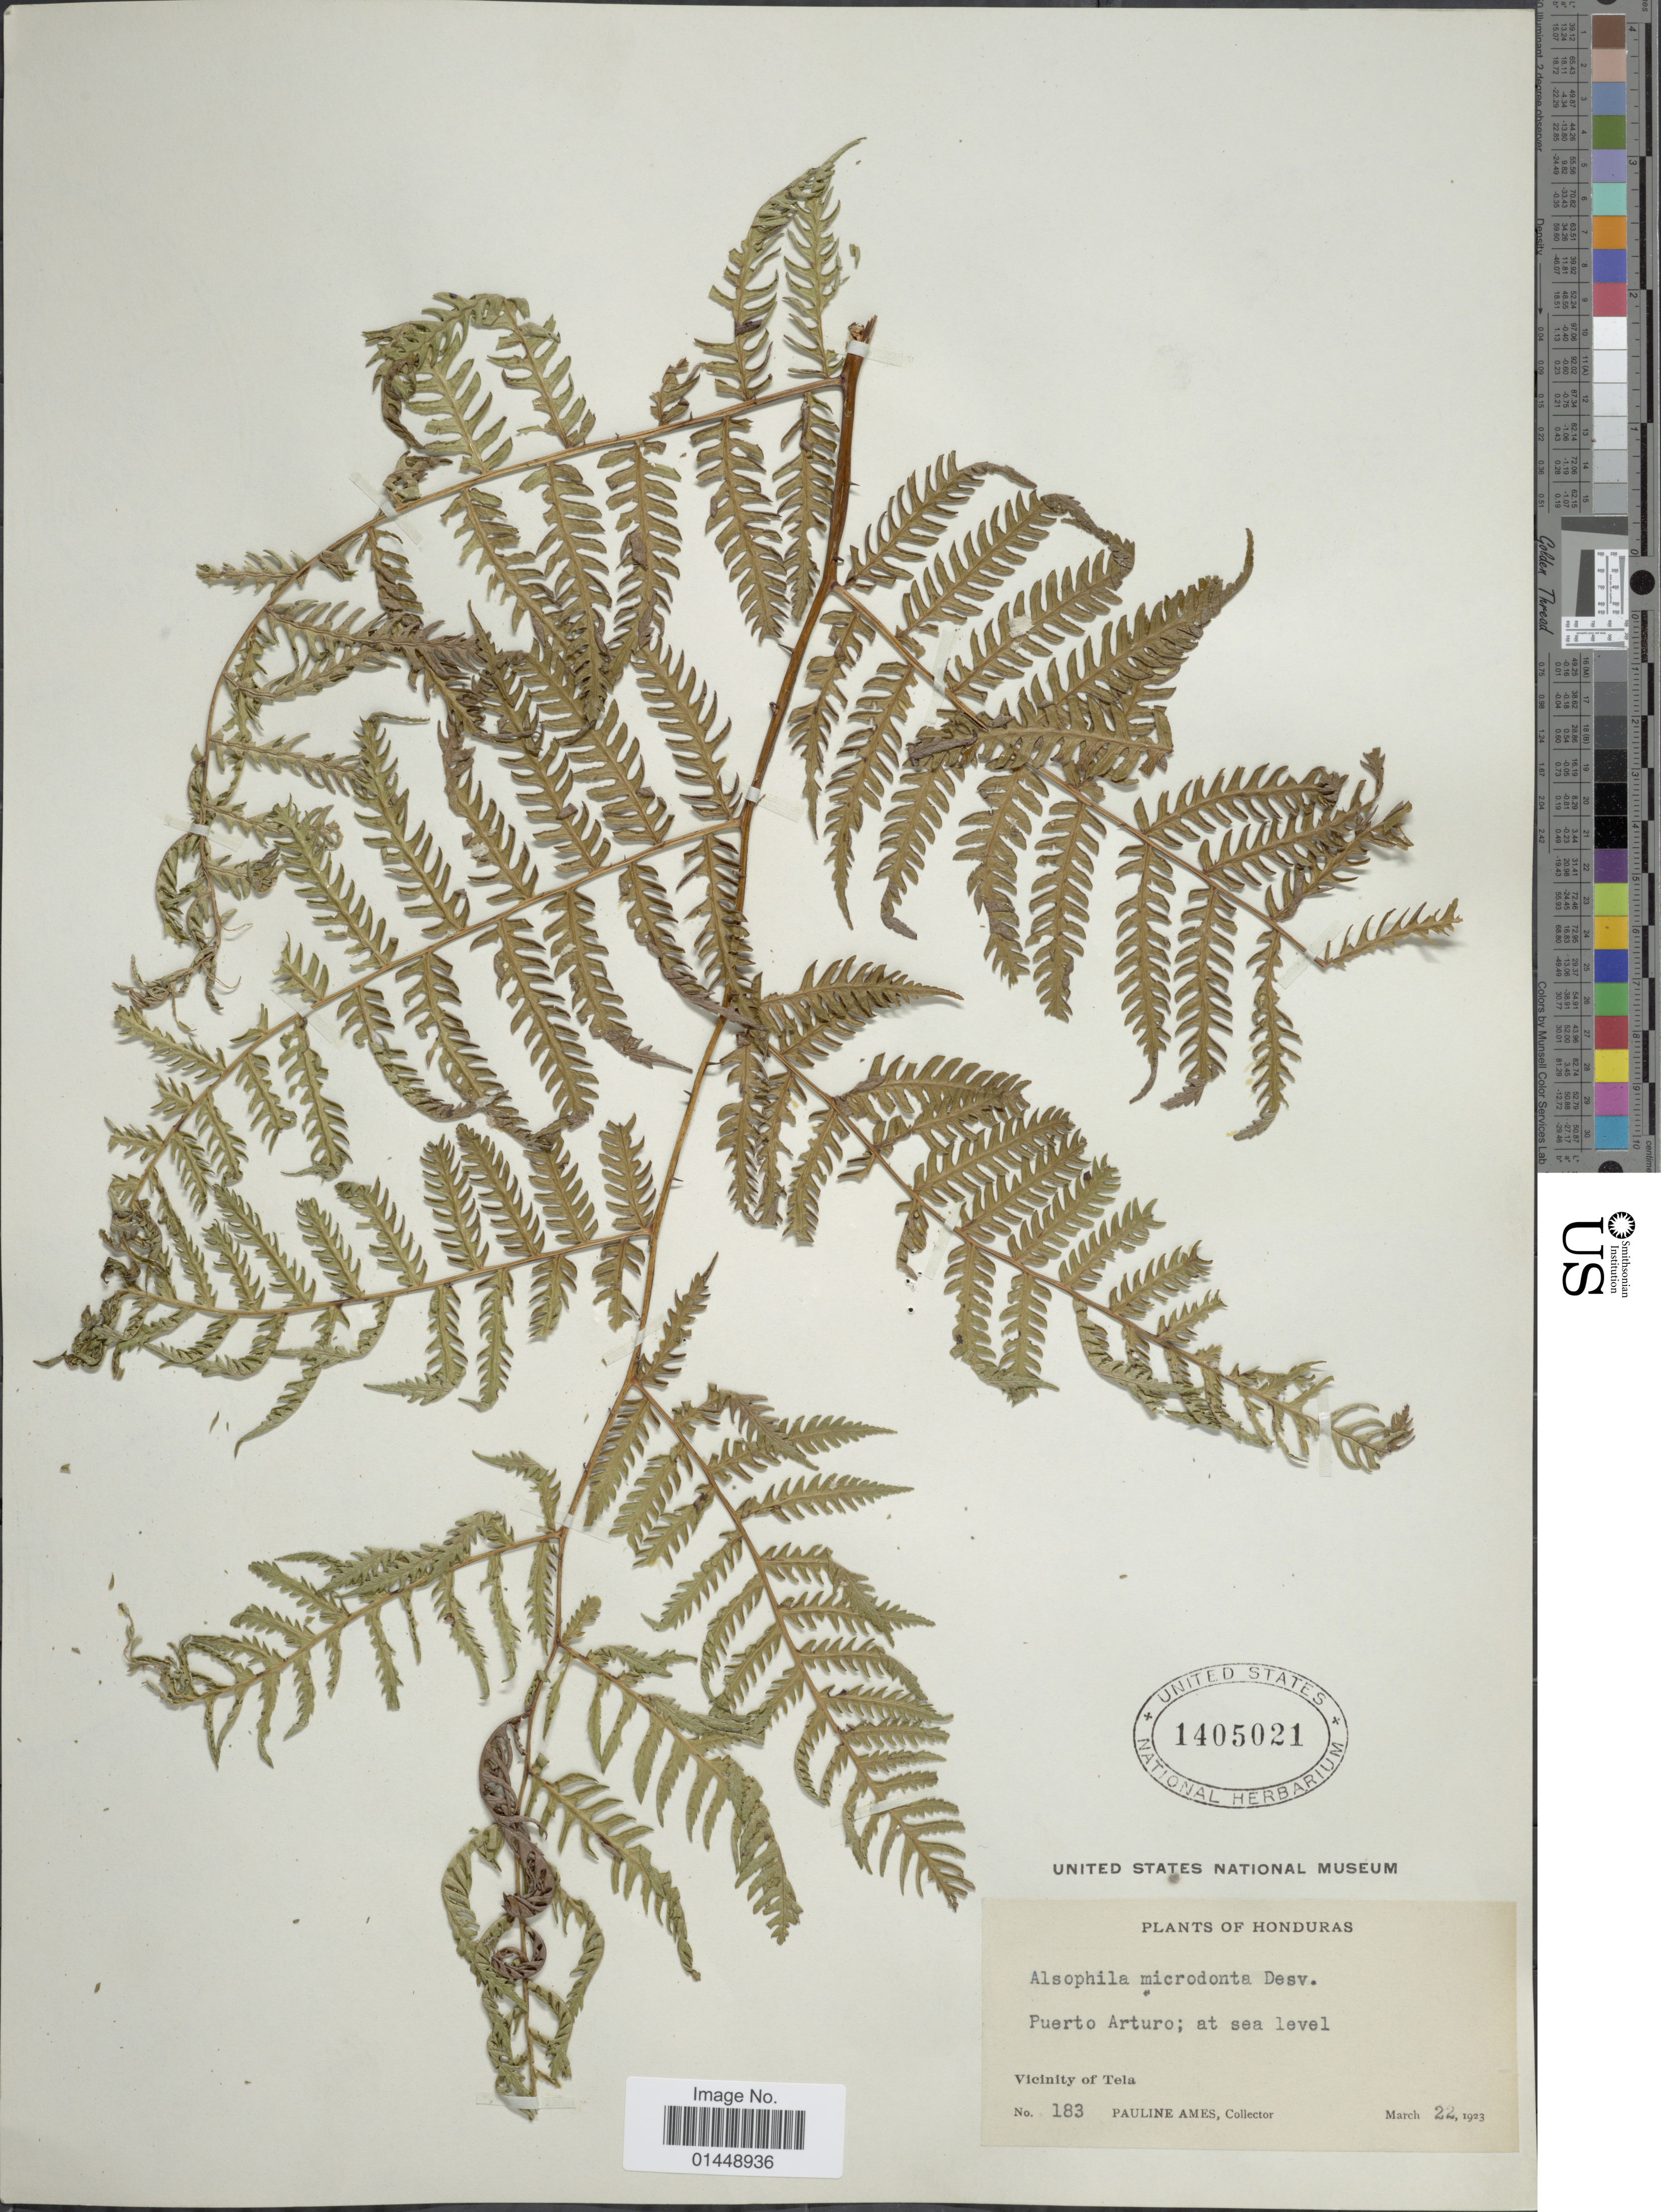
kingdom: Plantae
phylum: Tracheophyta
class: Polypodiopsida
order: Cyatheales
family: Cyatheaceae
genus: Cyathea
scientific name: Cyathea microdonta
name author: (Desv.) Domin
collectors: P. Ames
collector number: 183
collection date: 1923-03-22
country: Honduras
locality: Puerto Arturo. Vicinity of Tela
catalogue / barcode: US 1405021